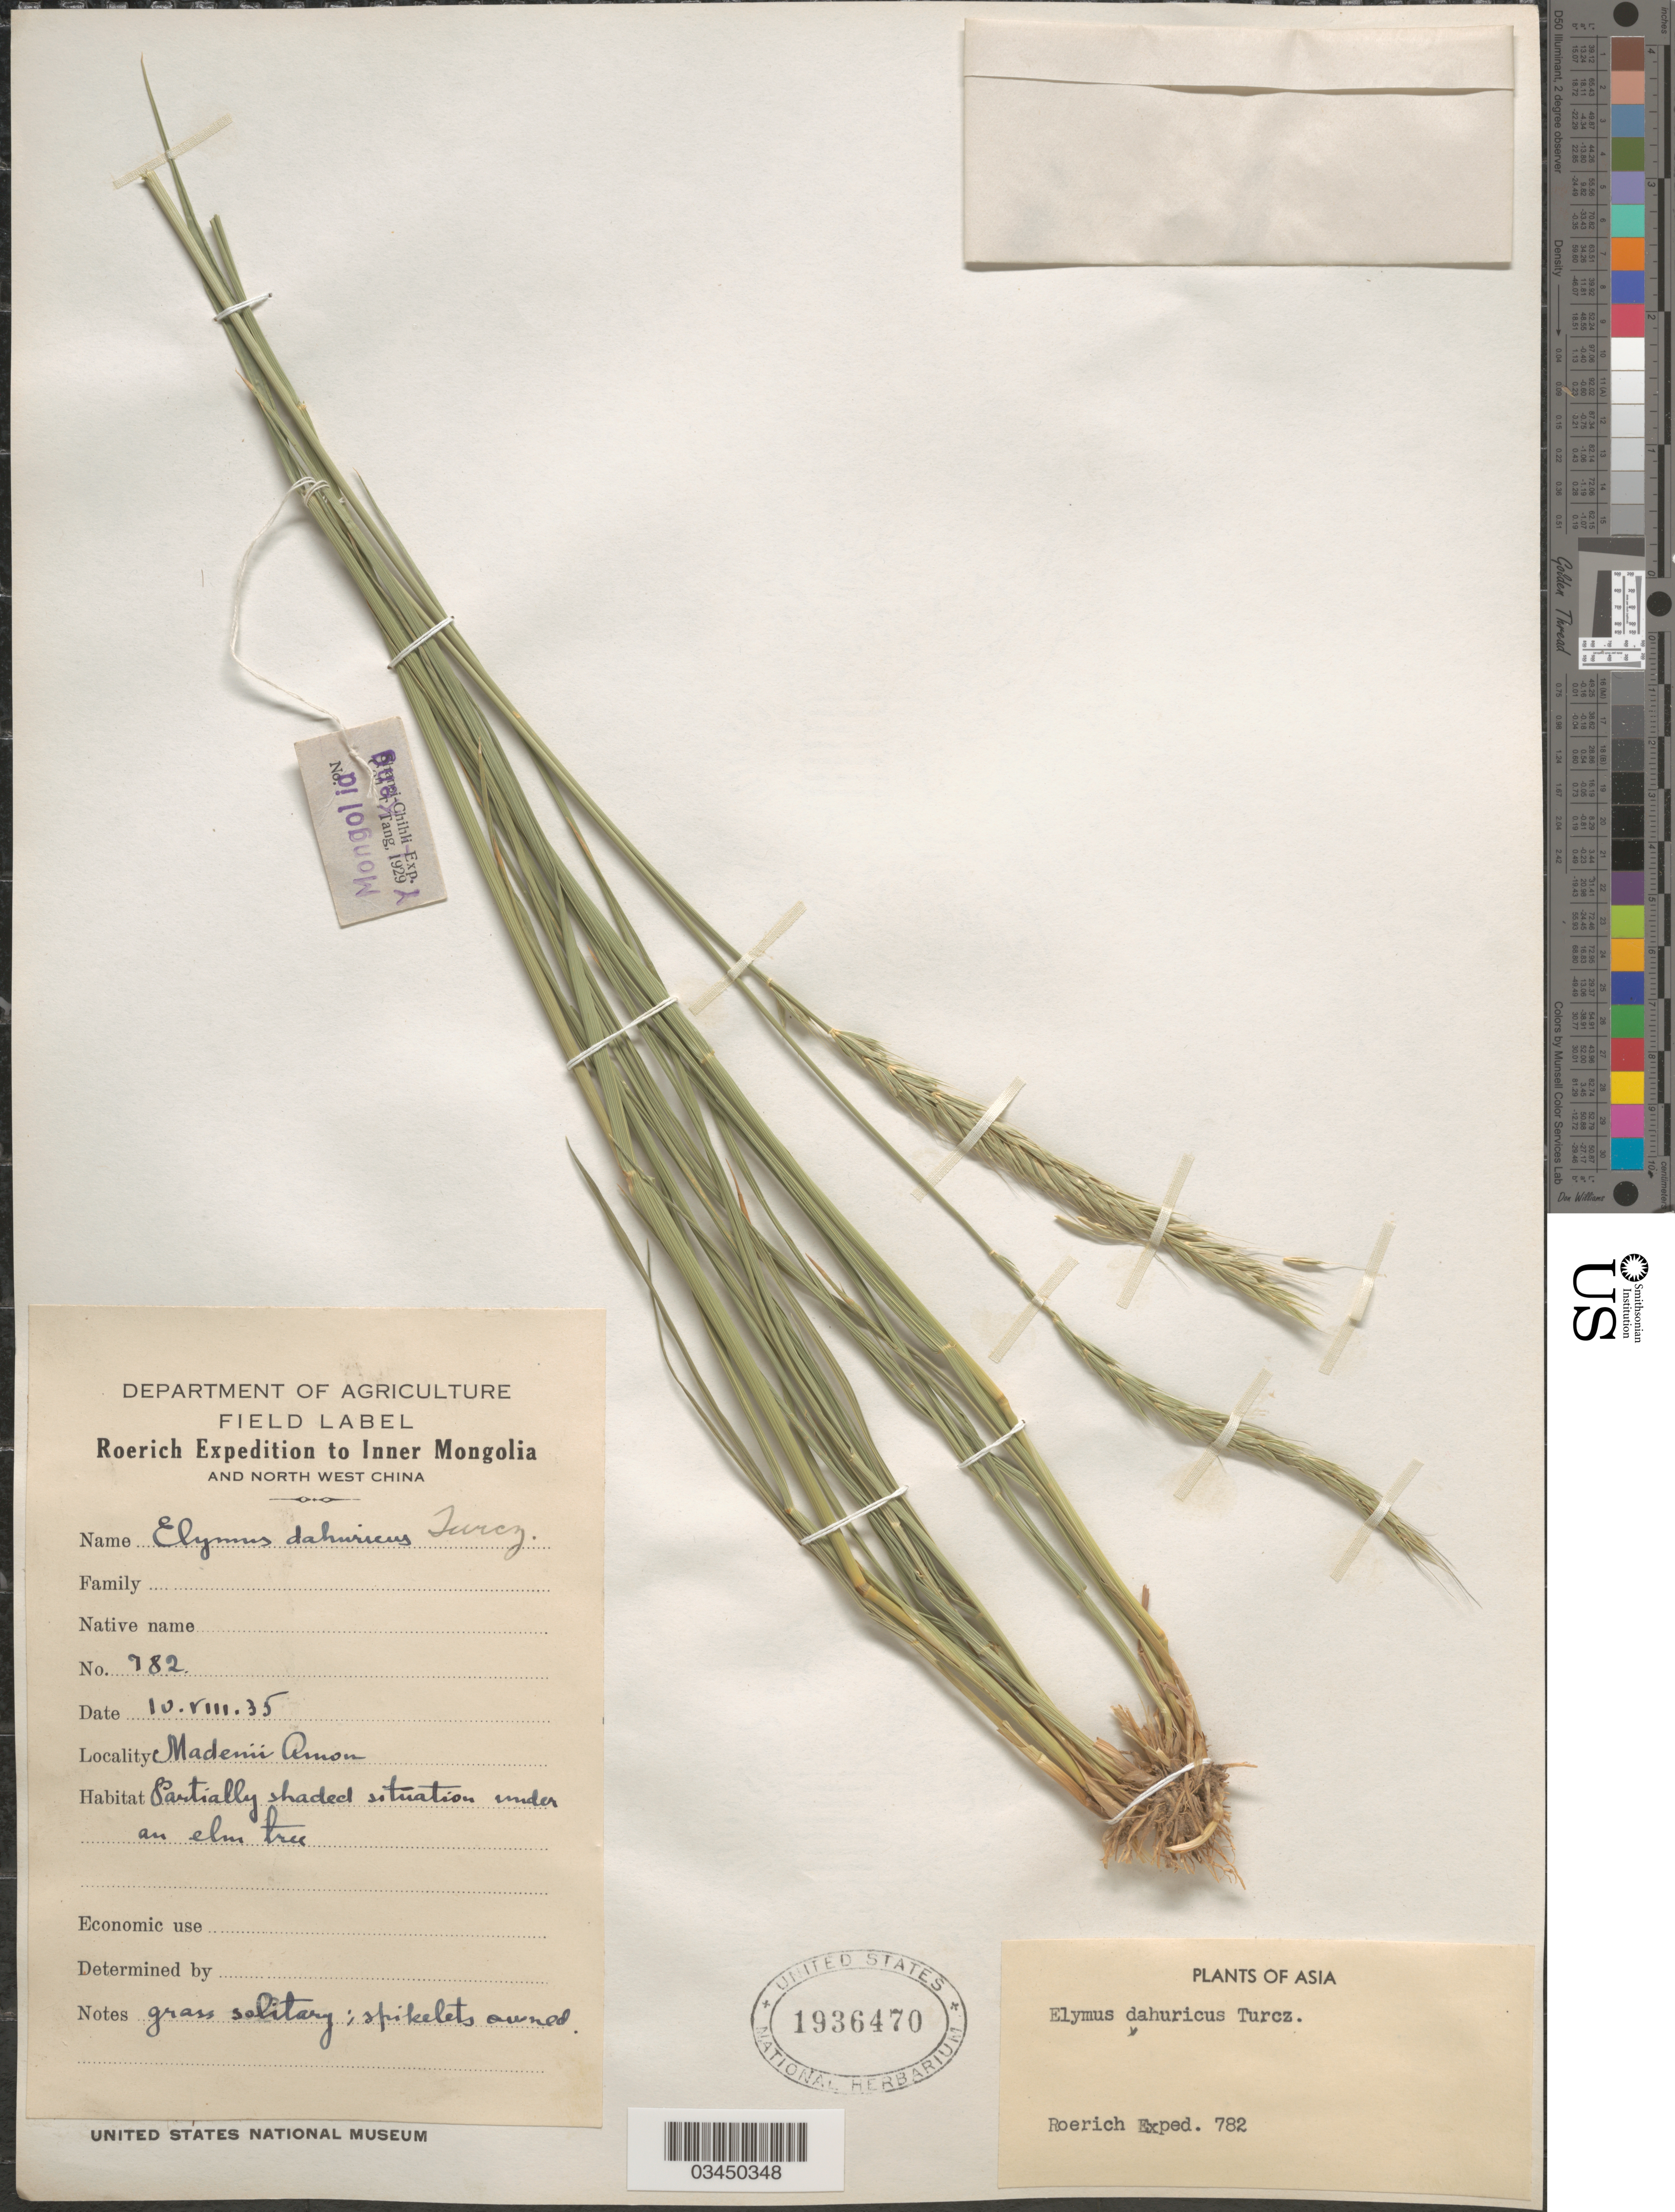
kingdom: Plantae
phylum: Tracheophyta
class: Liliopsida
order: Poales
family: Poaceae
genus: Elymus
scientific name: Elymus dahuricus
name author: Turcz. ex Griseb.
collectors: Roerich Expedition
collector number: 782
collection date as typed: Transcribed d/m/y: 10/8/35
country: China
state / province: Nei Monggol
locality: To Inner Mongolia and North West China. Madenii Anson.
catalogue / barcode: US 1936470